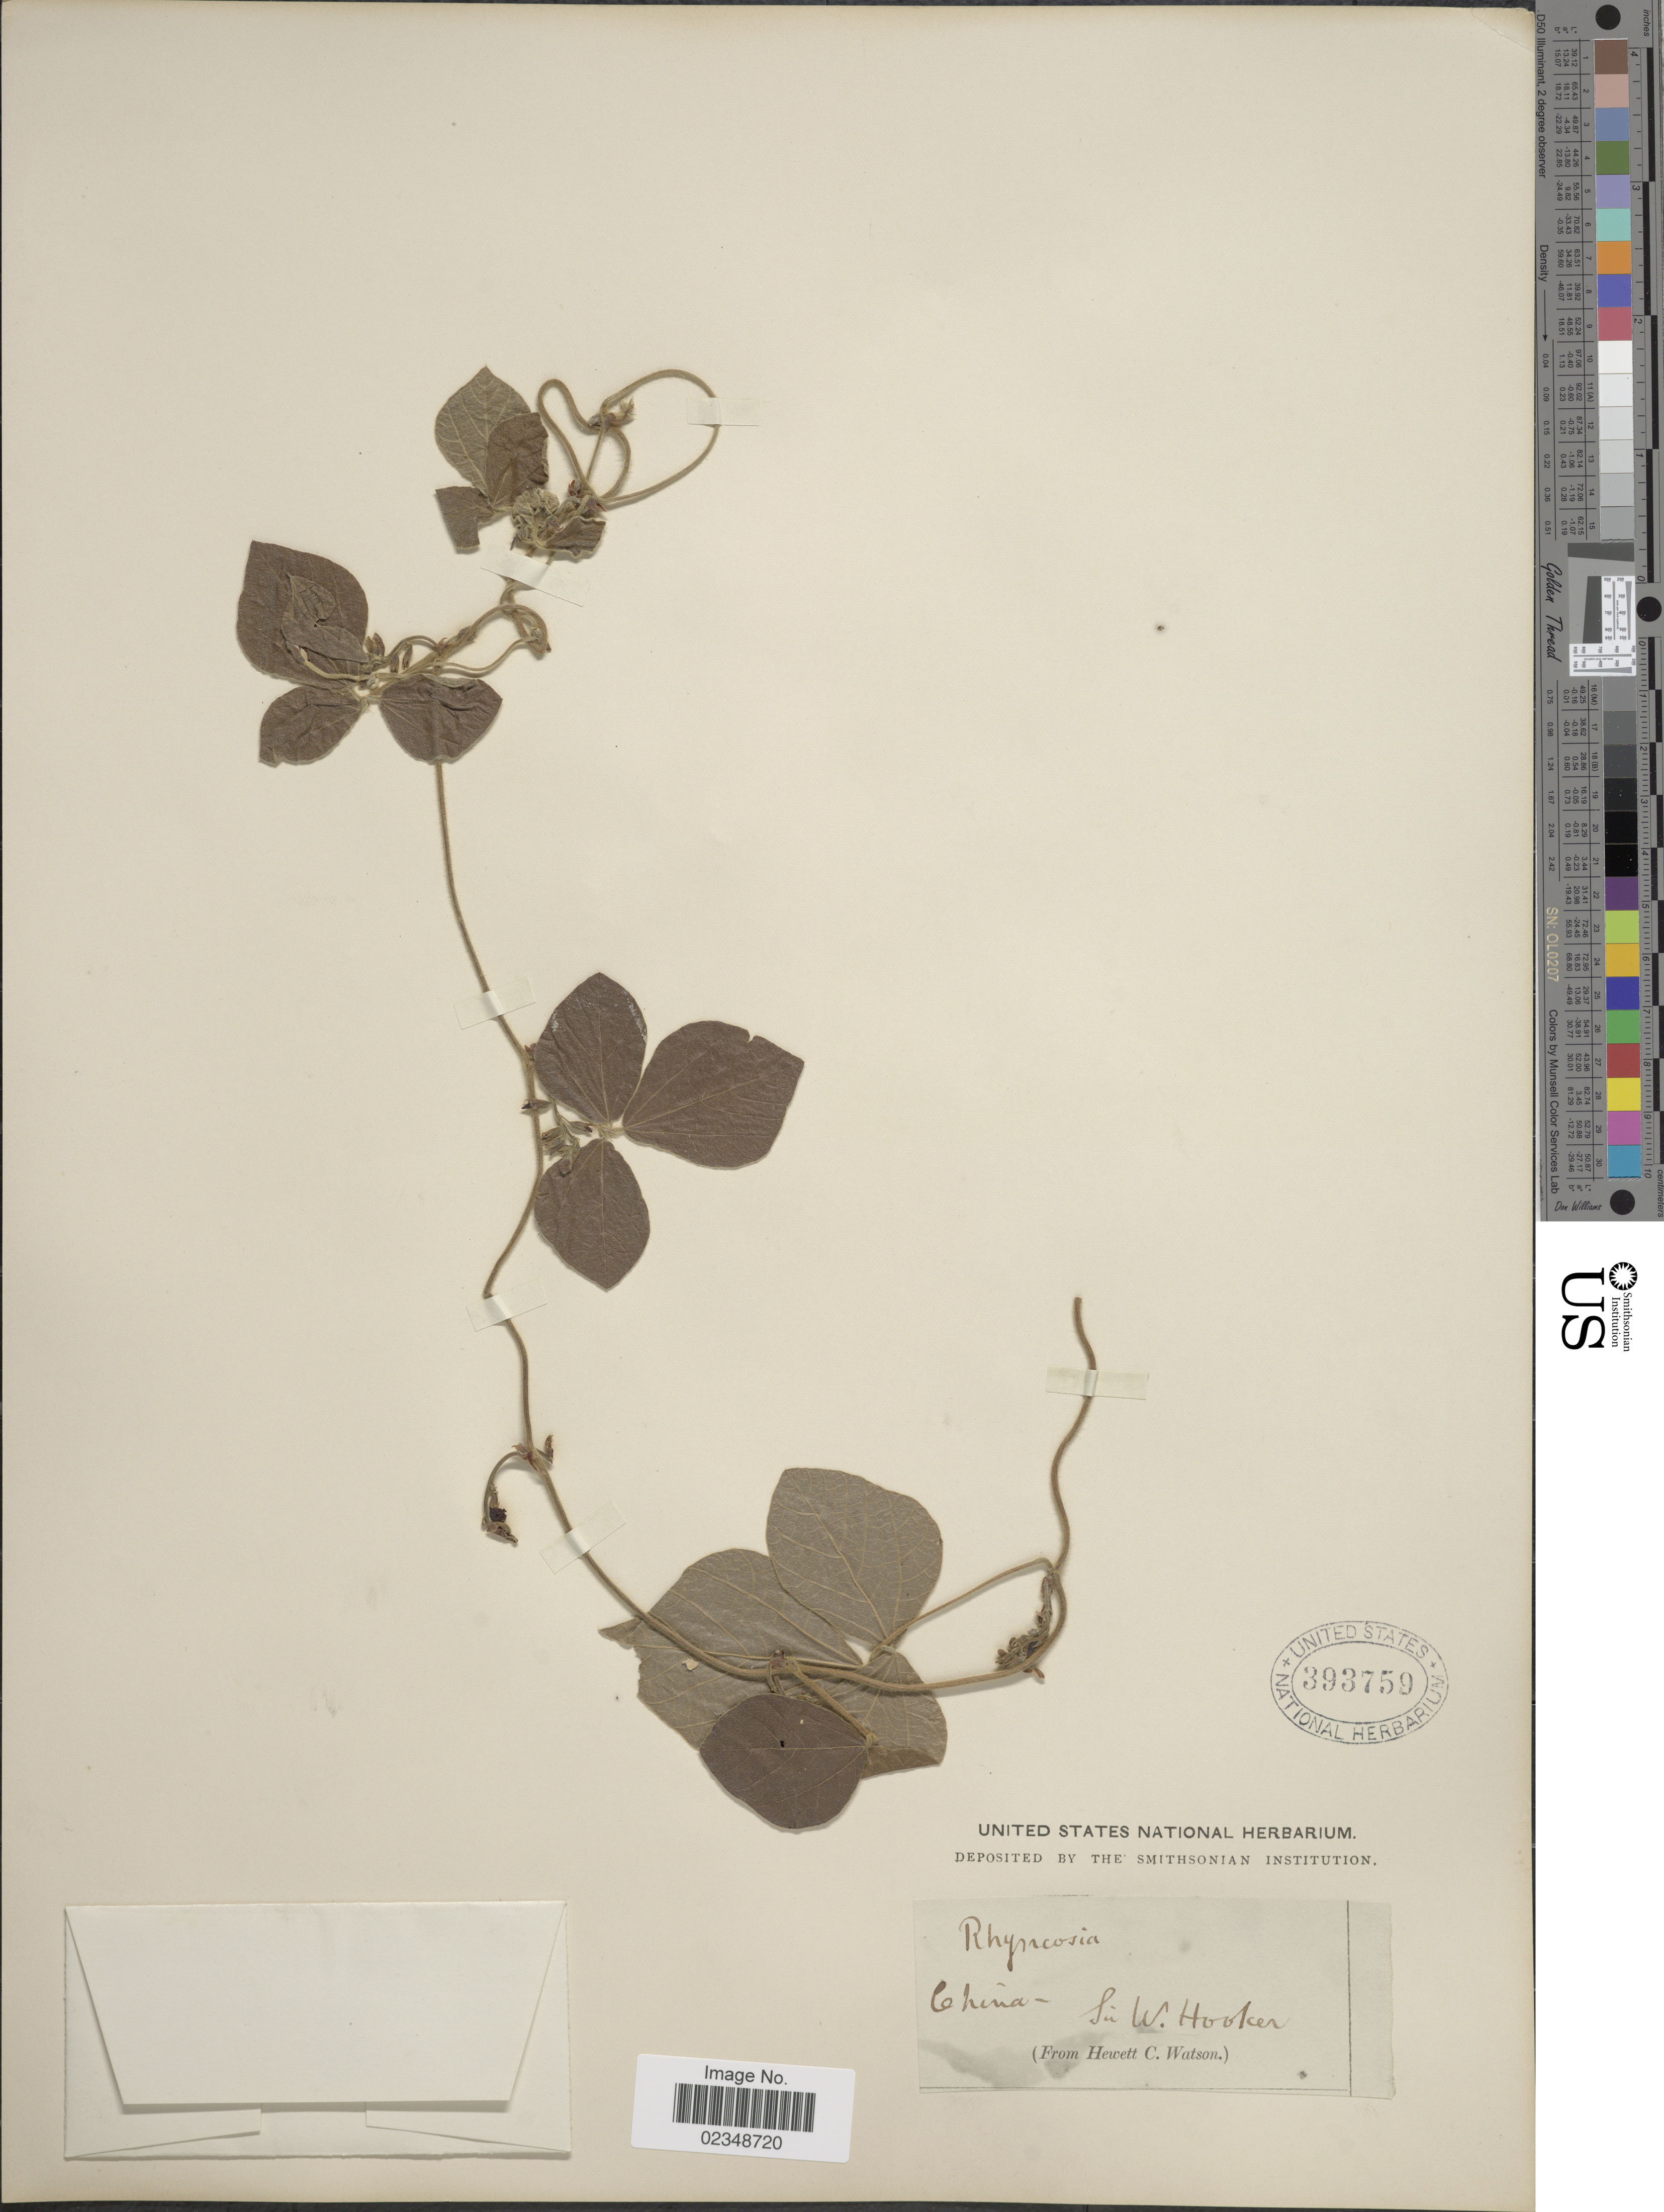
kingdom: Plantae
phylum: Tracheophyta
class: Magnoliopsida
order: Fabales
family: Fabaceae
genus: Rhynchosia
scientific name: Rhynchosia sp.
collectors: W. J. Hooker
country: China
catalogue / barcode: US 393759